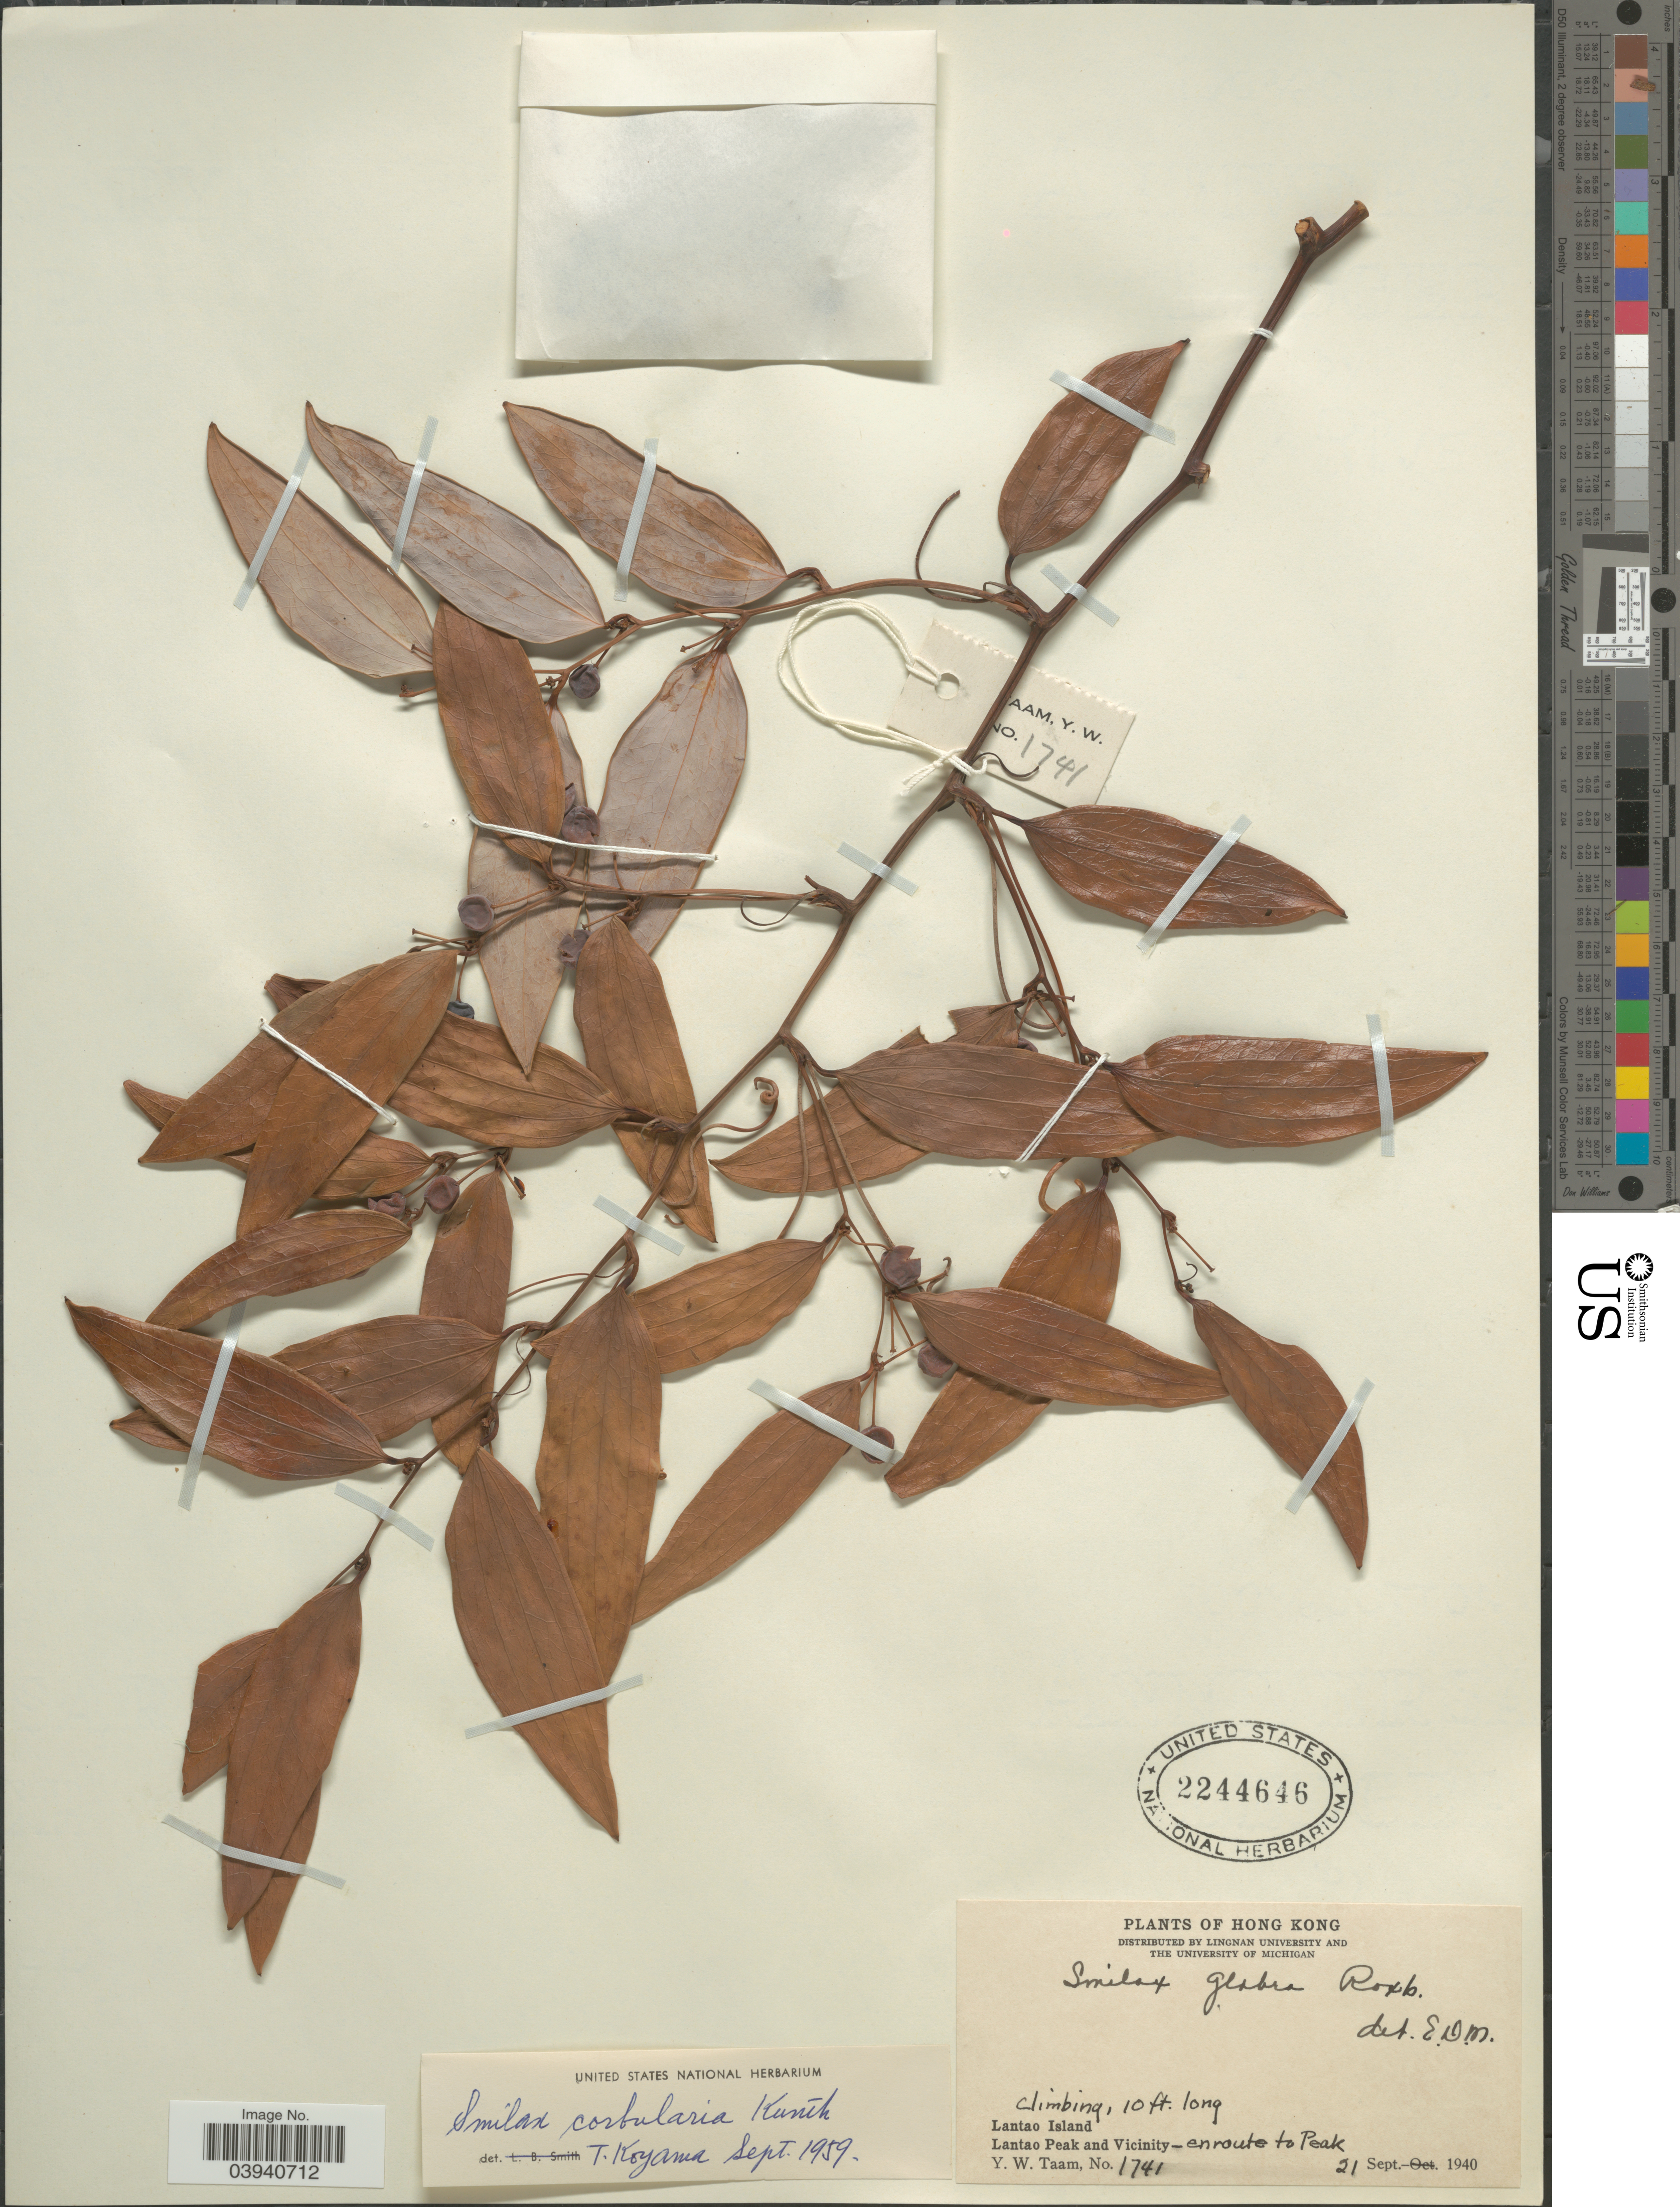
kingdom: Plantae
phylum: Tracheophyta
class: Liliopsida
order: Liliales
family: Smilacaceae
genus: Smilax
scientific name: Smilax glabra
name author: Roxb.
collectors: Y. W. Taam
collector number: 1741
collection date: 1940-09-21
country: China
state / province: Hong Kong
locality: Lantao Island. Lantao Peak and Vicinity-en route to Peak.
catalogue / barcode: US 2244646